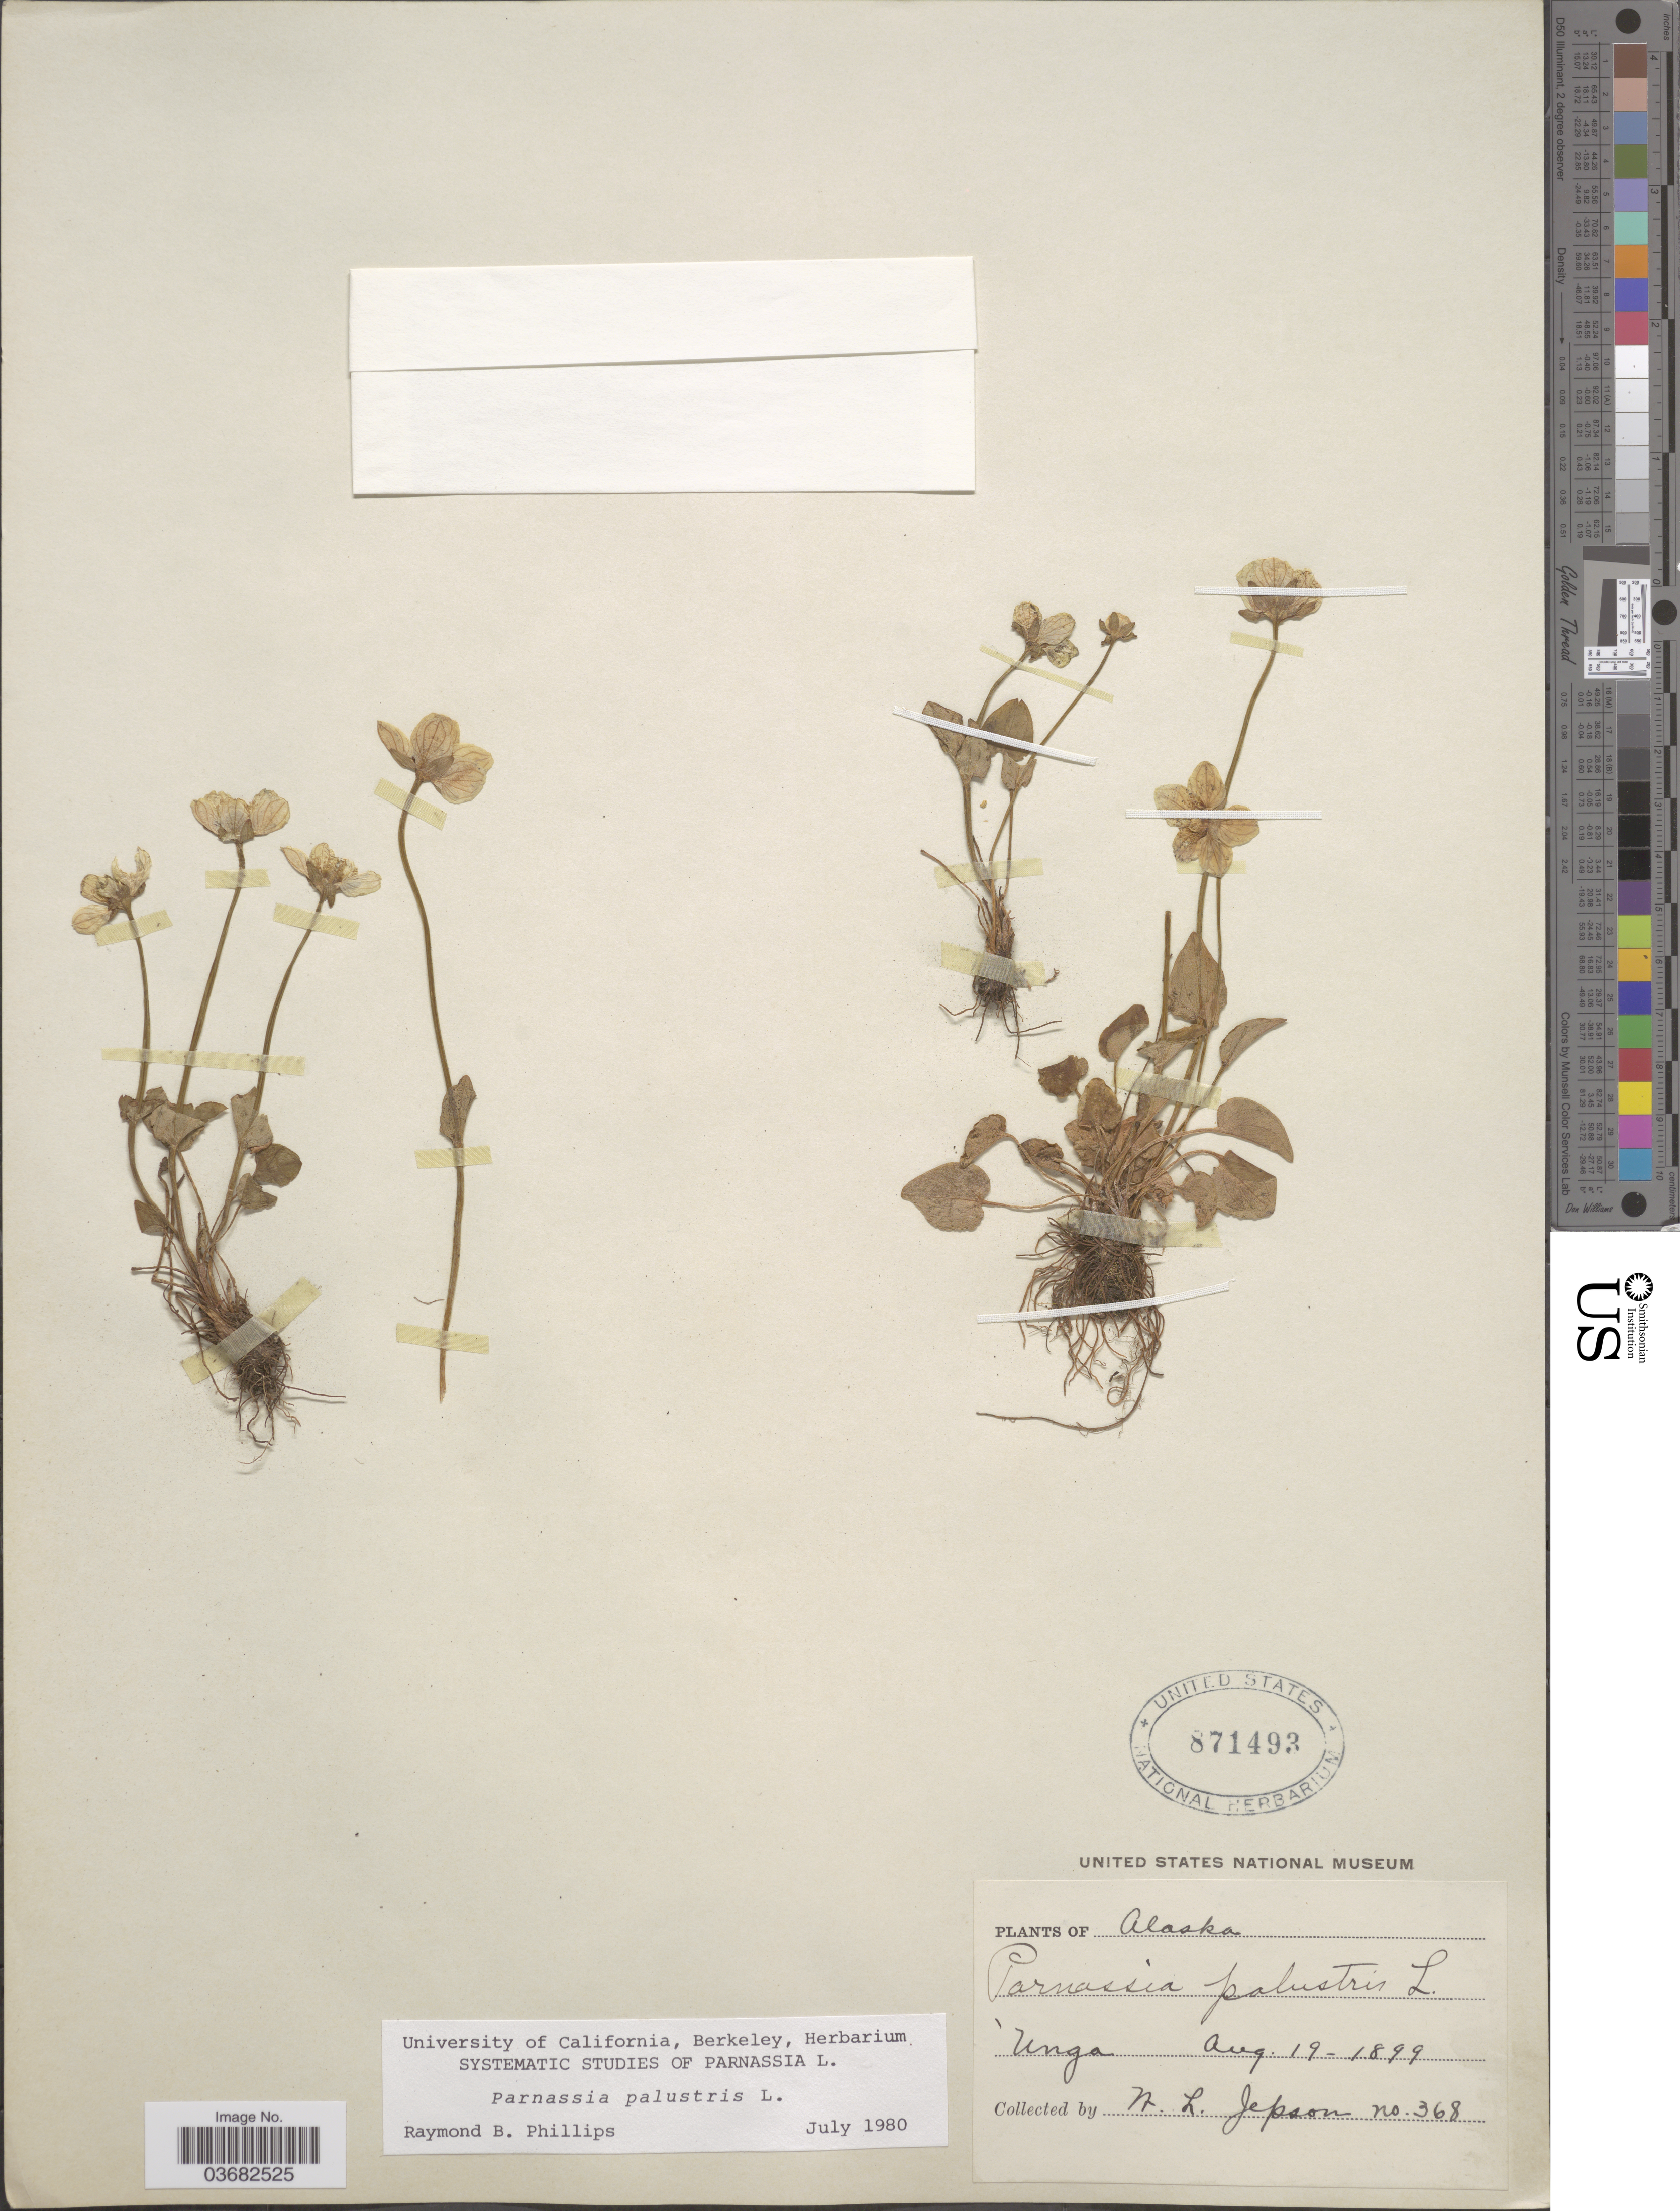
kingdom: Plantae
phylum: Tracheophyta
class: Magnoliopsida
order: Celastrales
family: Parnassiaceae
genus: Parnassia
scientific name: Parnassia palustris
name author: L.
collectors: W. L. Jepson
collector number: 368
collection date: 1899-08-19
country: United States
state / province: Alaska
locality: Unga.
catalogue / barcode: US 871493